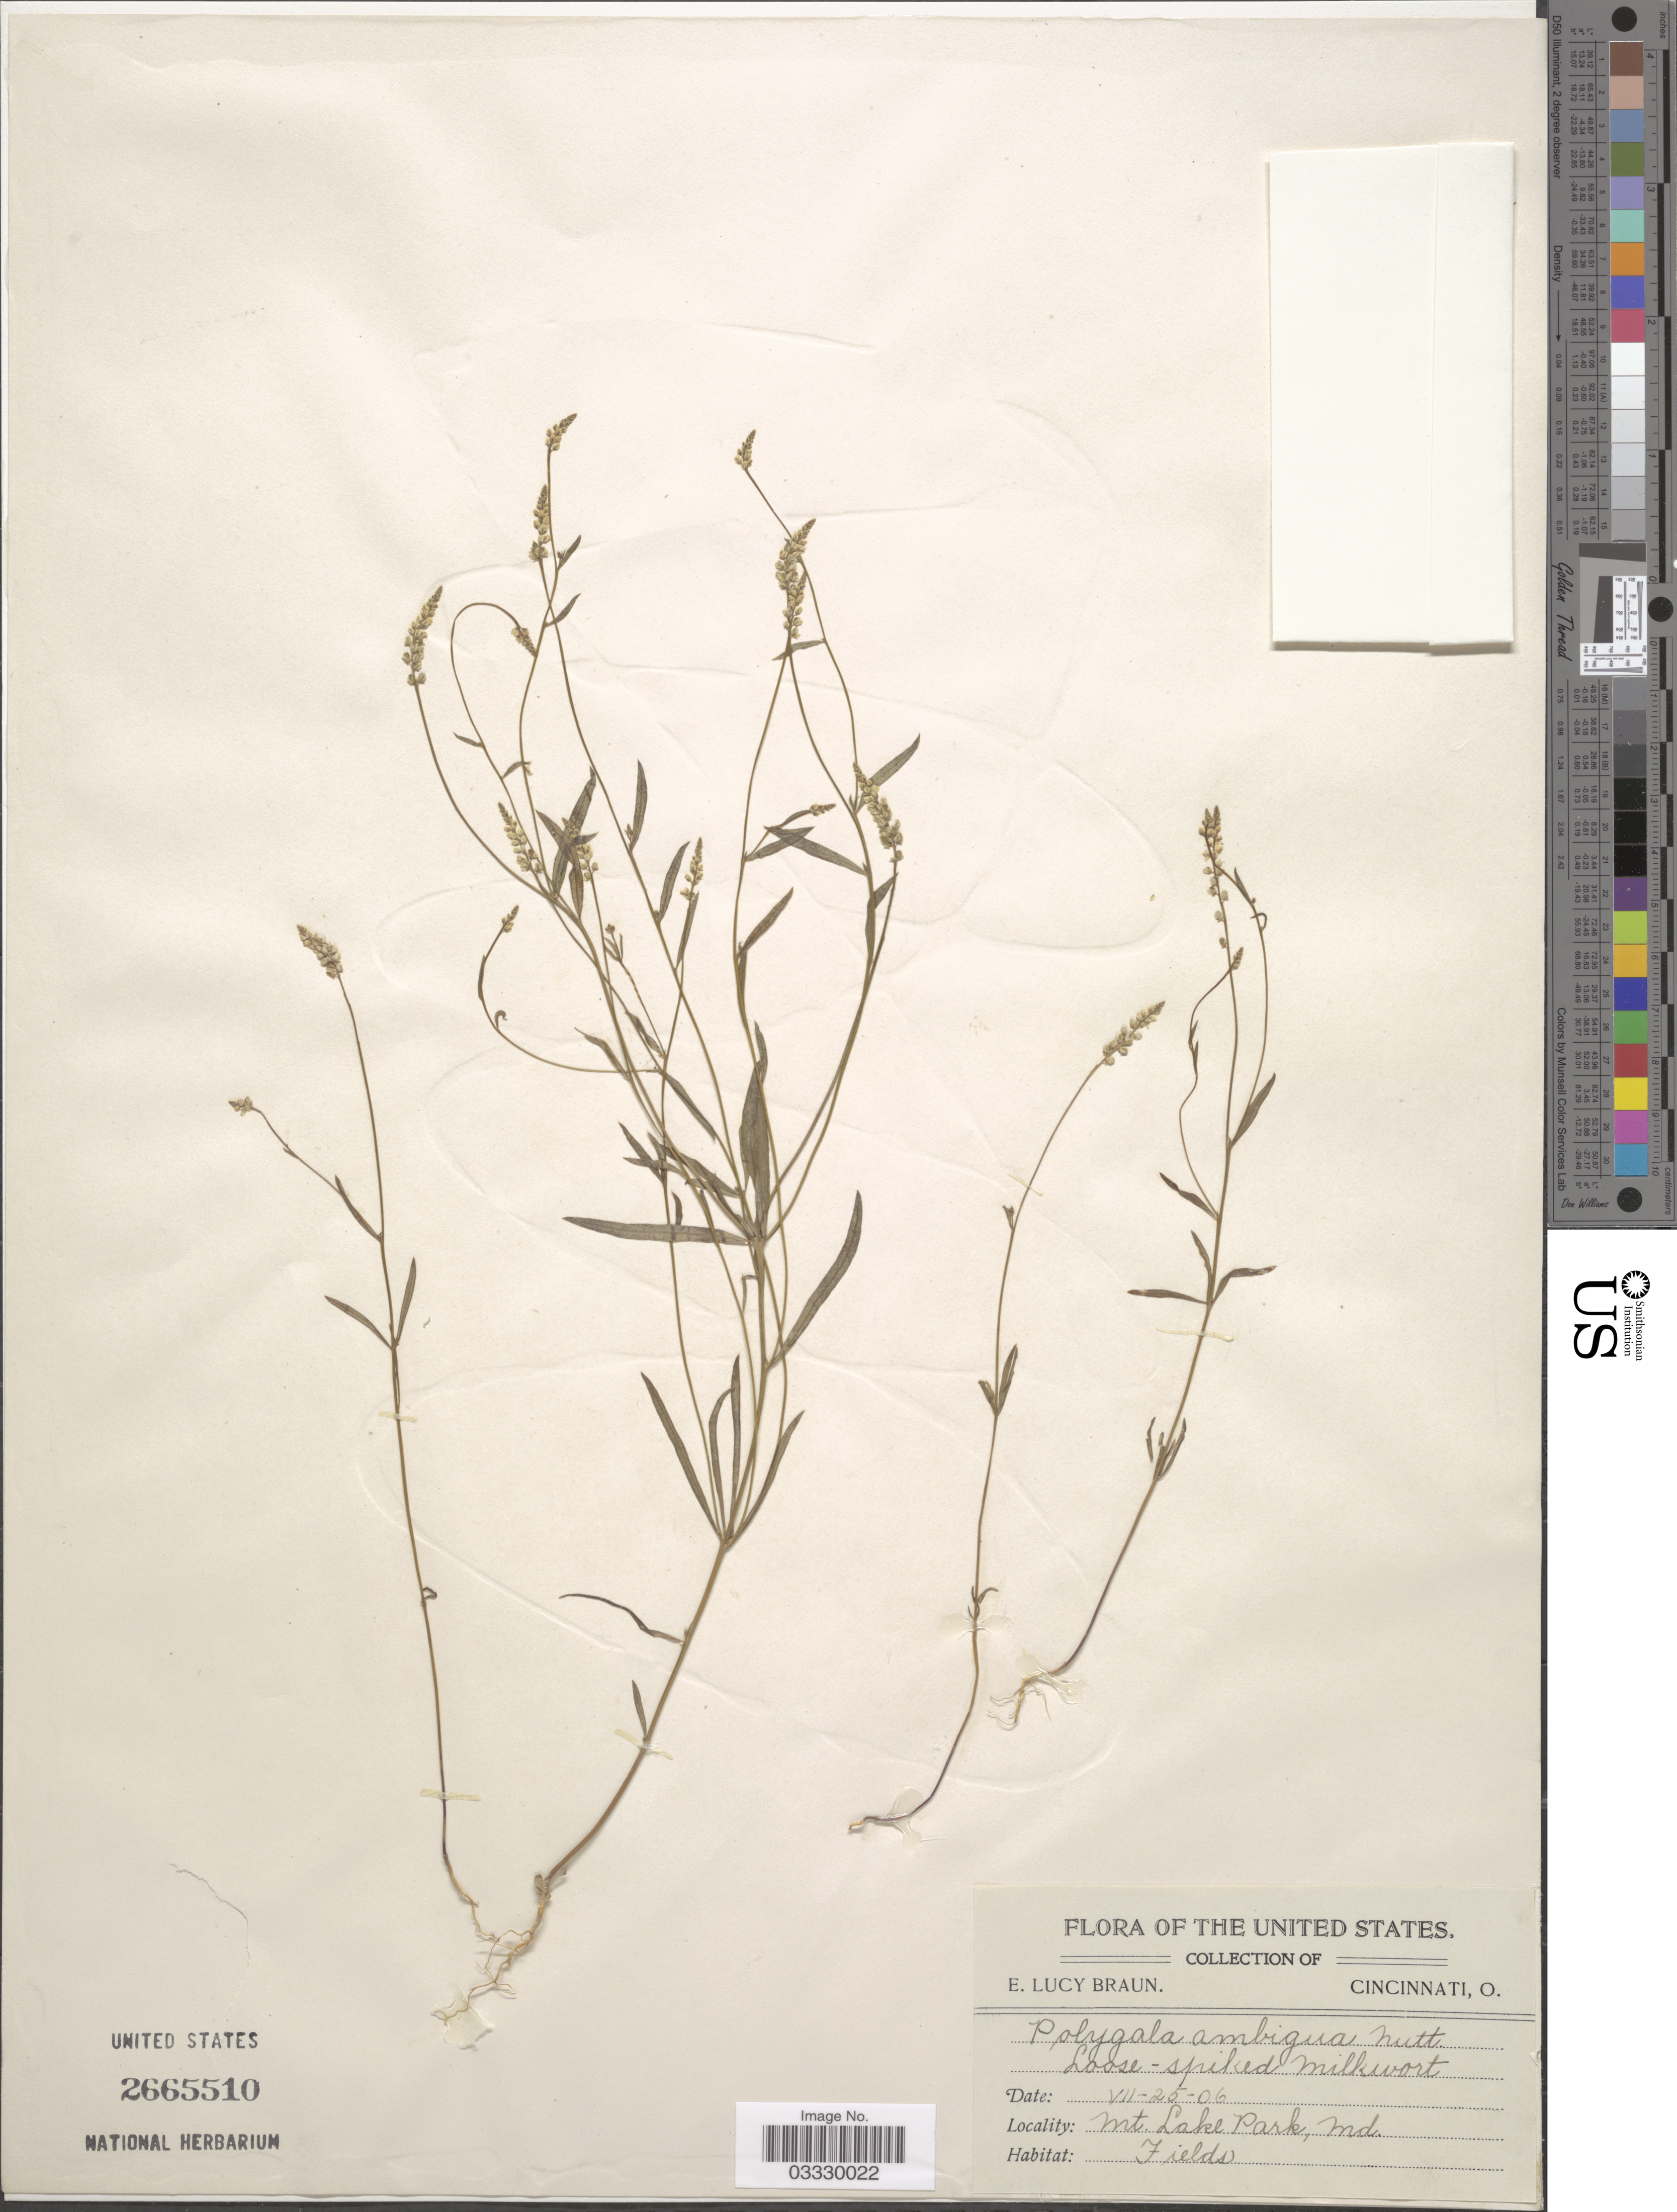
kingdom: Plantae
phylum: Tracheophyta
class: Magnoliopsida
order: Fabales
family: Polygalaceae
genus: Polygala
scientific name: Polygala ambigua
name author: Nutt.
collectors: E. L. Braun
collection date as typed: Transcribed d/m/y: 25/7/6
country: United States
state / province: Maryland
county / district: Garrett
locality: Mt. Lake Park.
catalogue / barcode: US 2665510